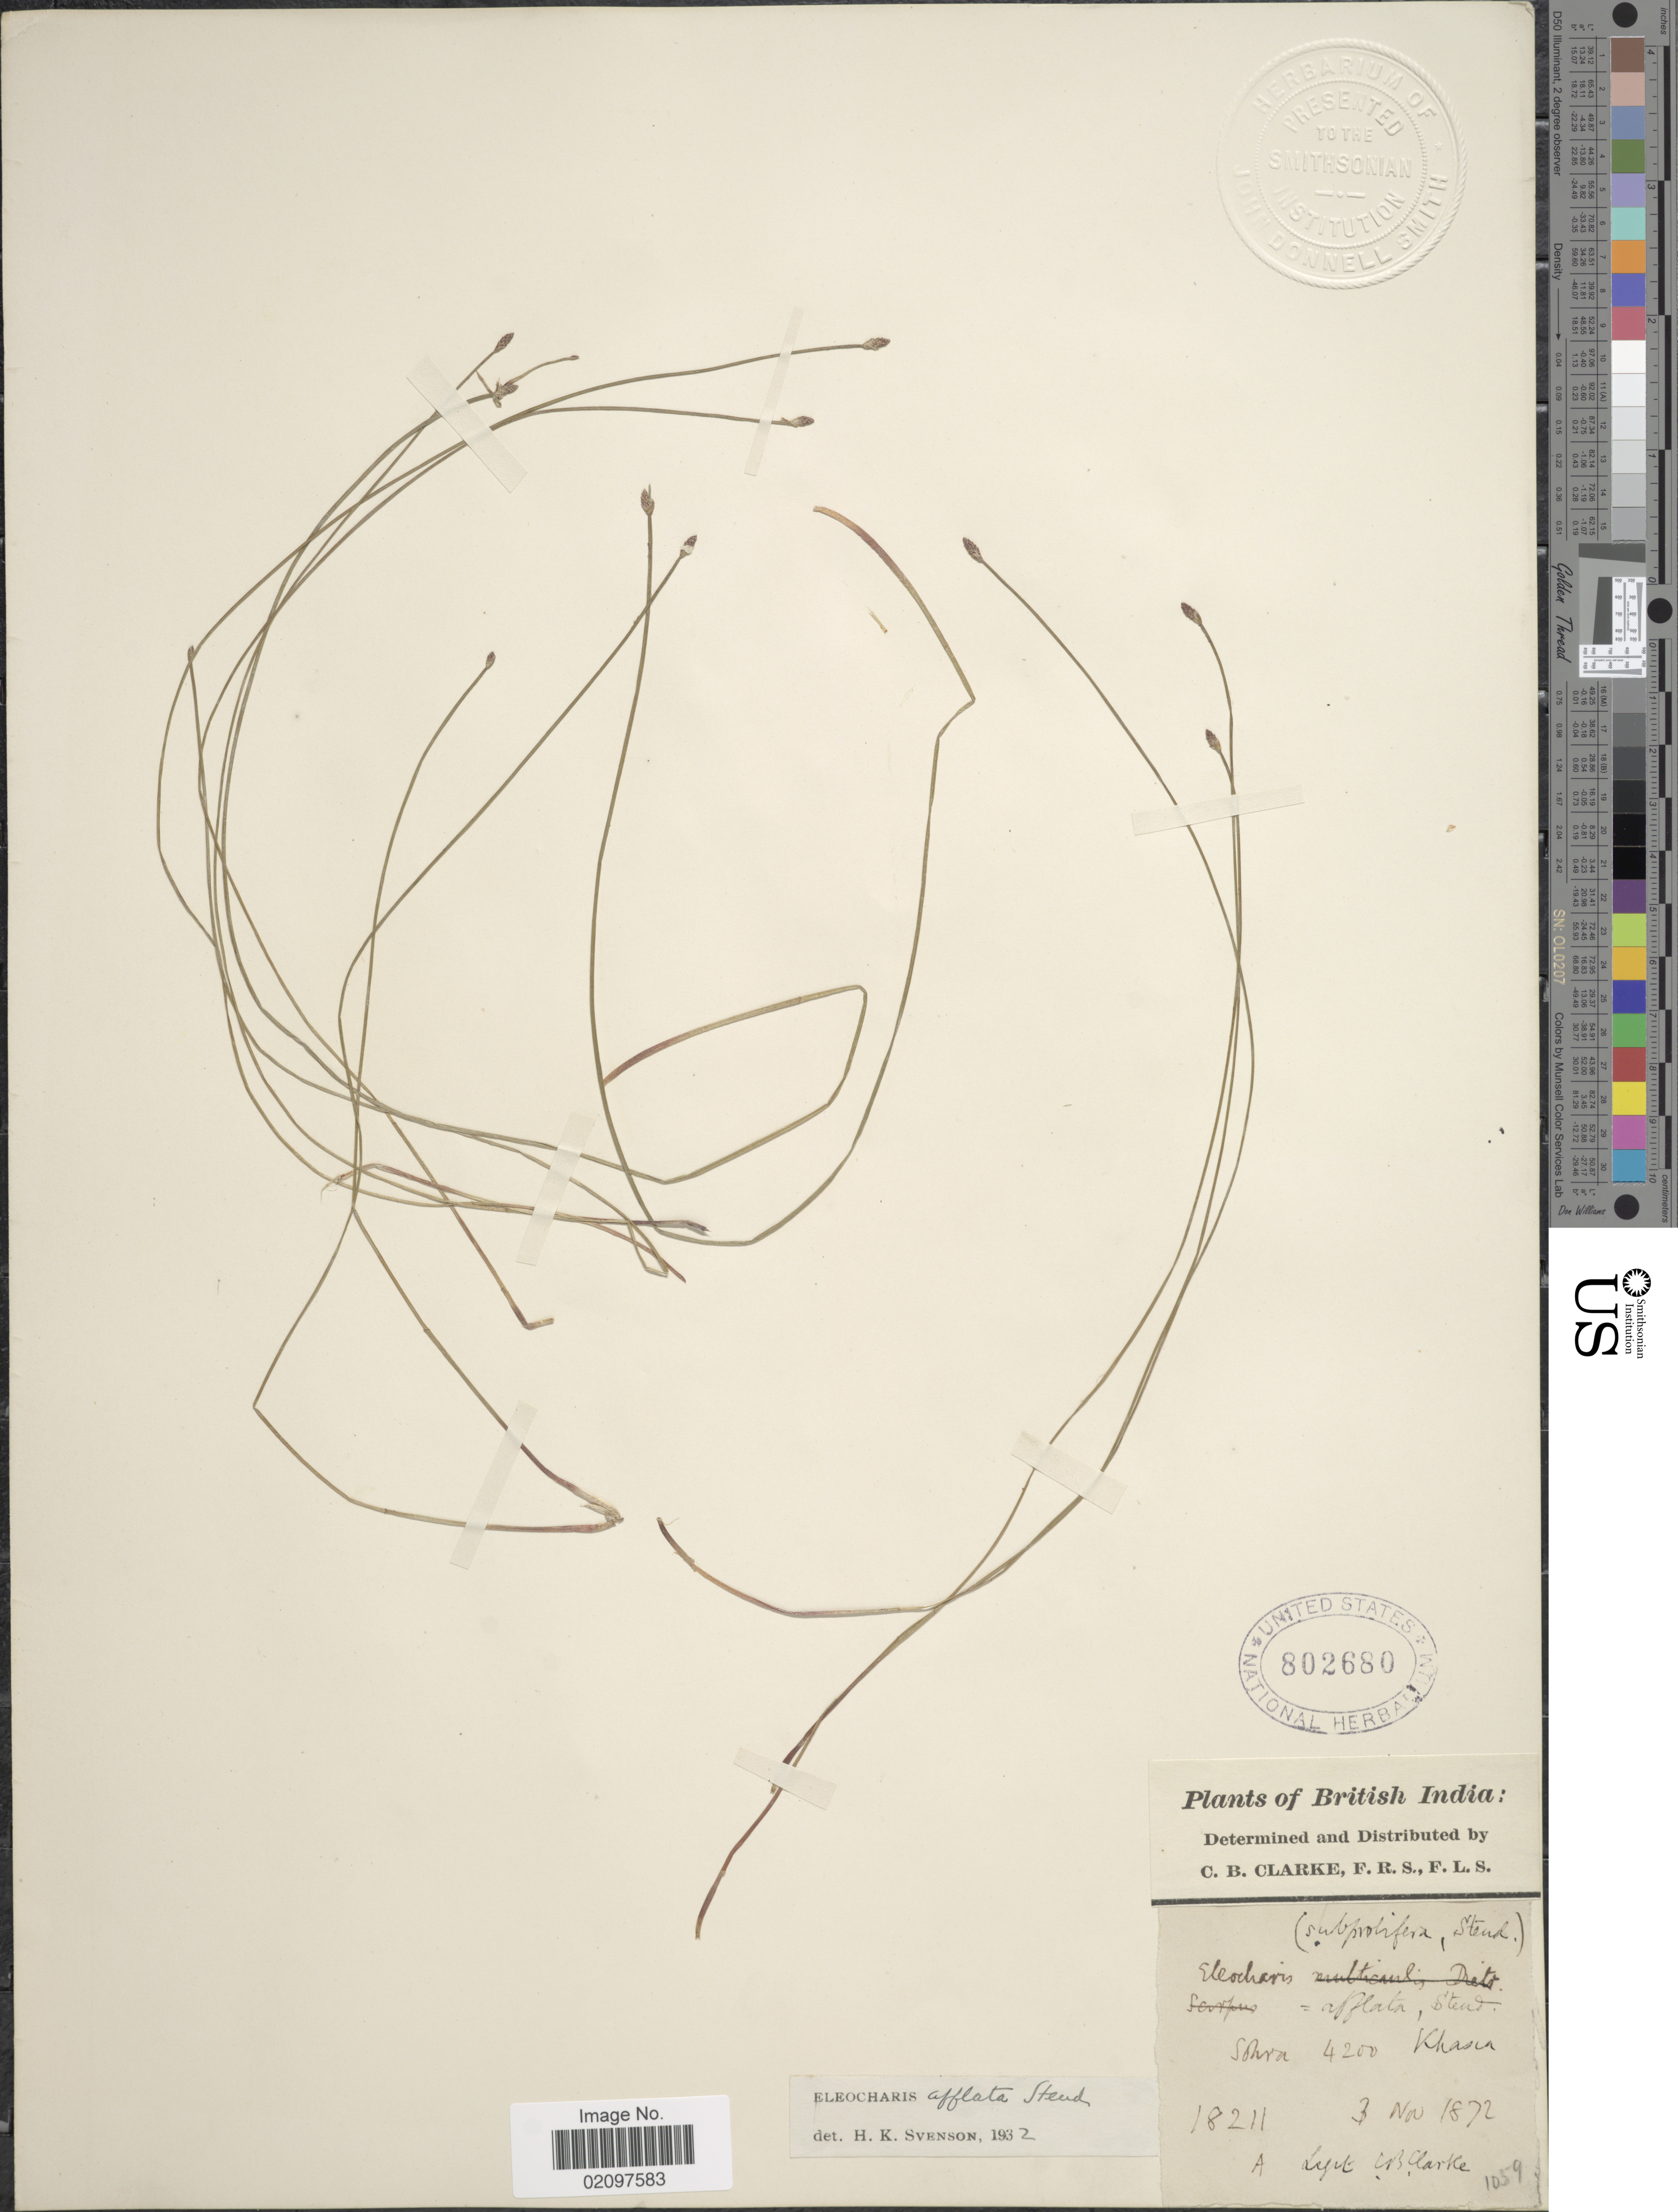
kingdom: Plantae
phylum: Tracheophyta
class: Liliopsida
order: Poales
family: Cyperaceae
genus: Eleocharis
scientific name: Eleocharis congesta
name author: D. Don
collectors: C. B. Clarke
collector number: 18211A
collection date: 1872-11-03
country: India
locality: British India, Sohra, Khasia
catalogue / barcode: US 802680